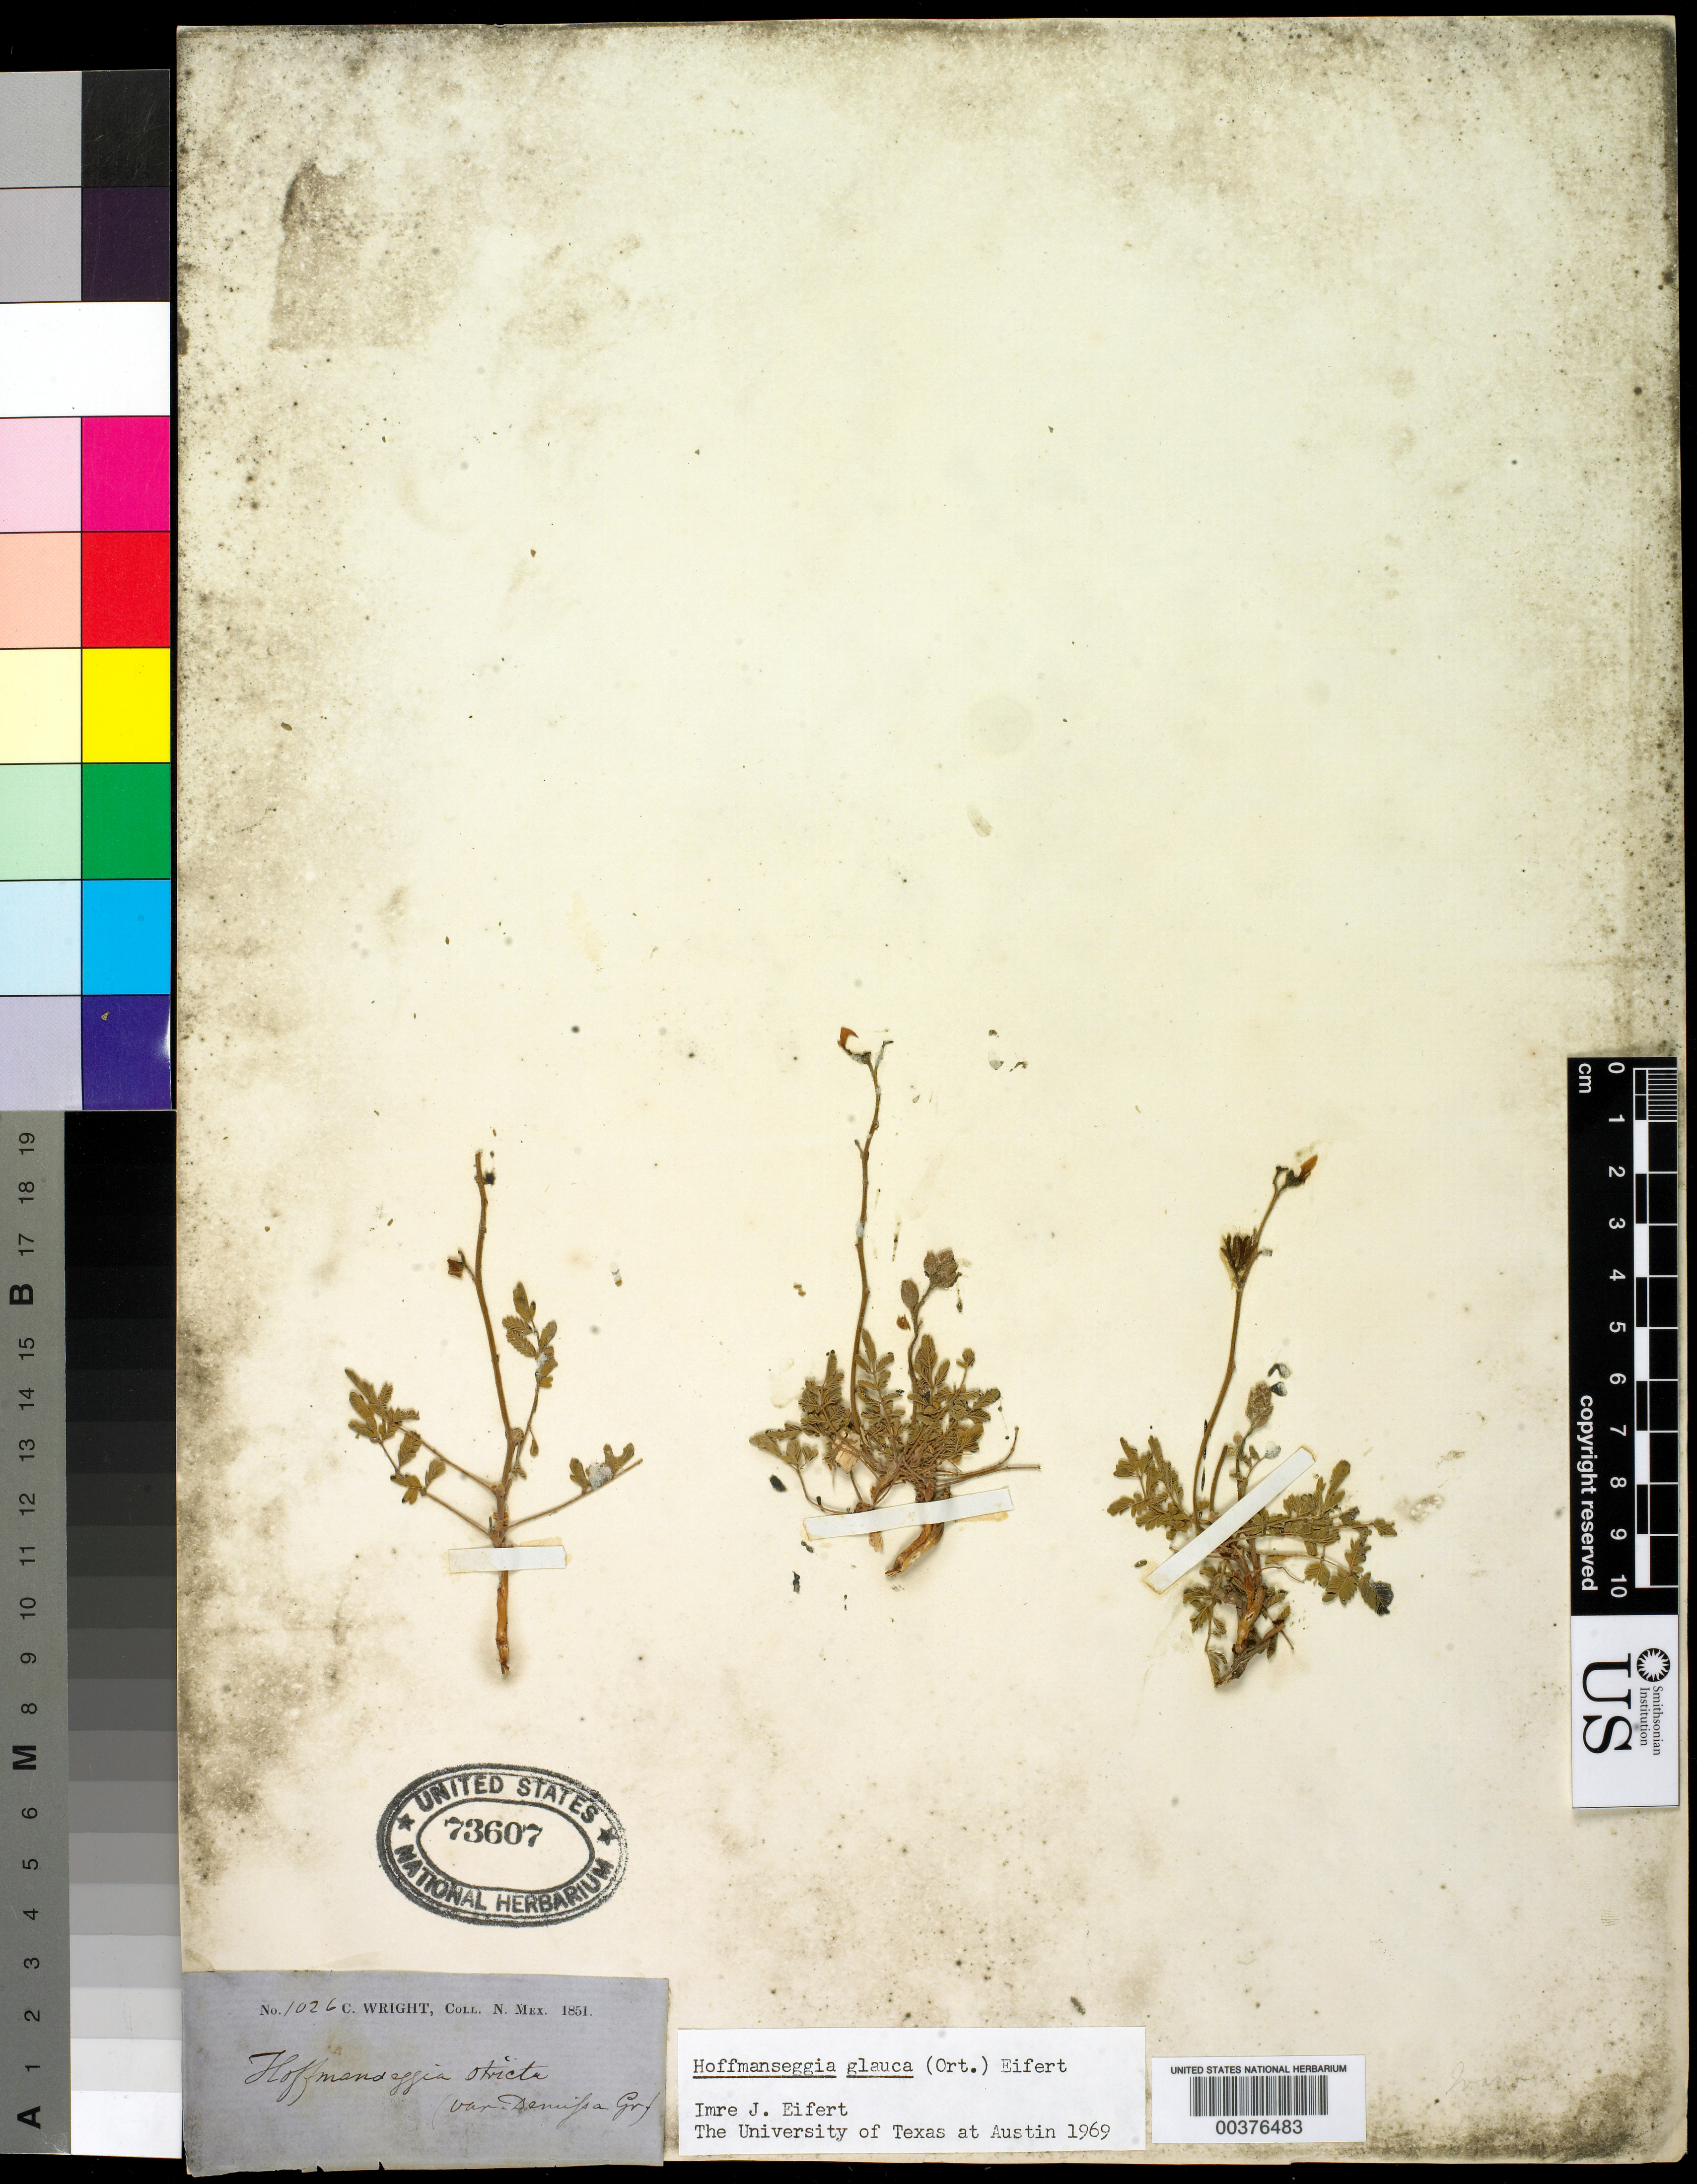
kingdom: Plantae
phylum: Tracheophyta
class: Magnoliopsida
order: Fabales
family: Fabaceae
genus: Hoffmannseggia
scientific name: Hoffmannseggia glauca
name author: (Ortega) Eifert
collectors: C. Wright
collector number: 1026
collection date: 1851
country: United States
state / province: New Mexico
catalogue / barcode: US 73607